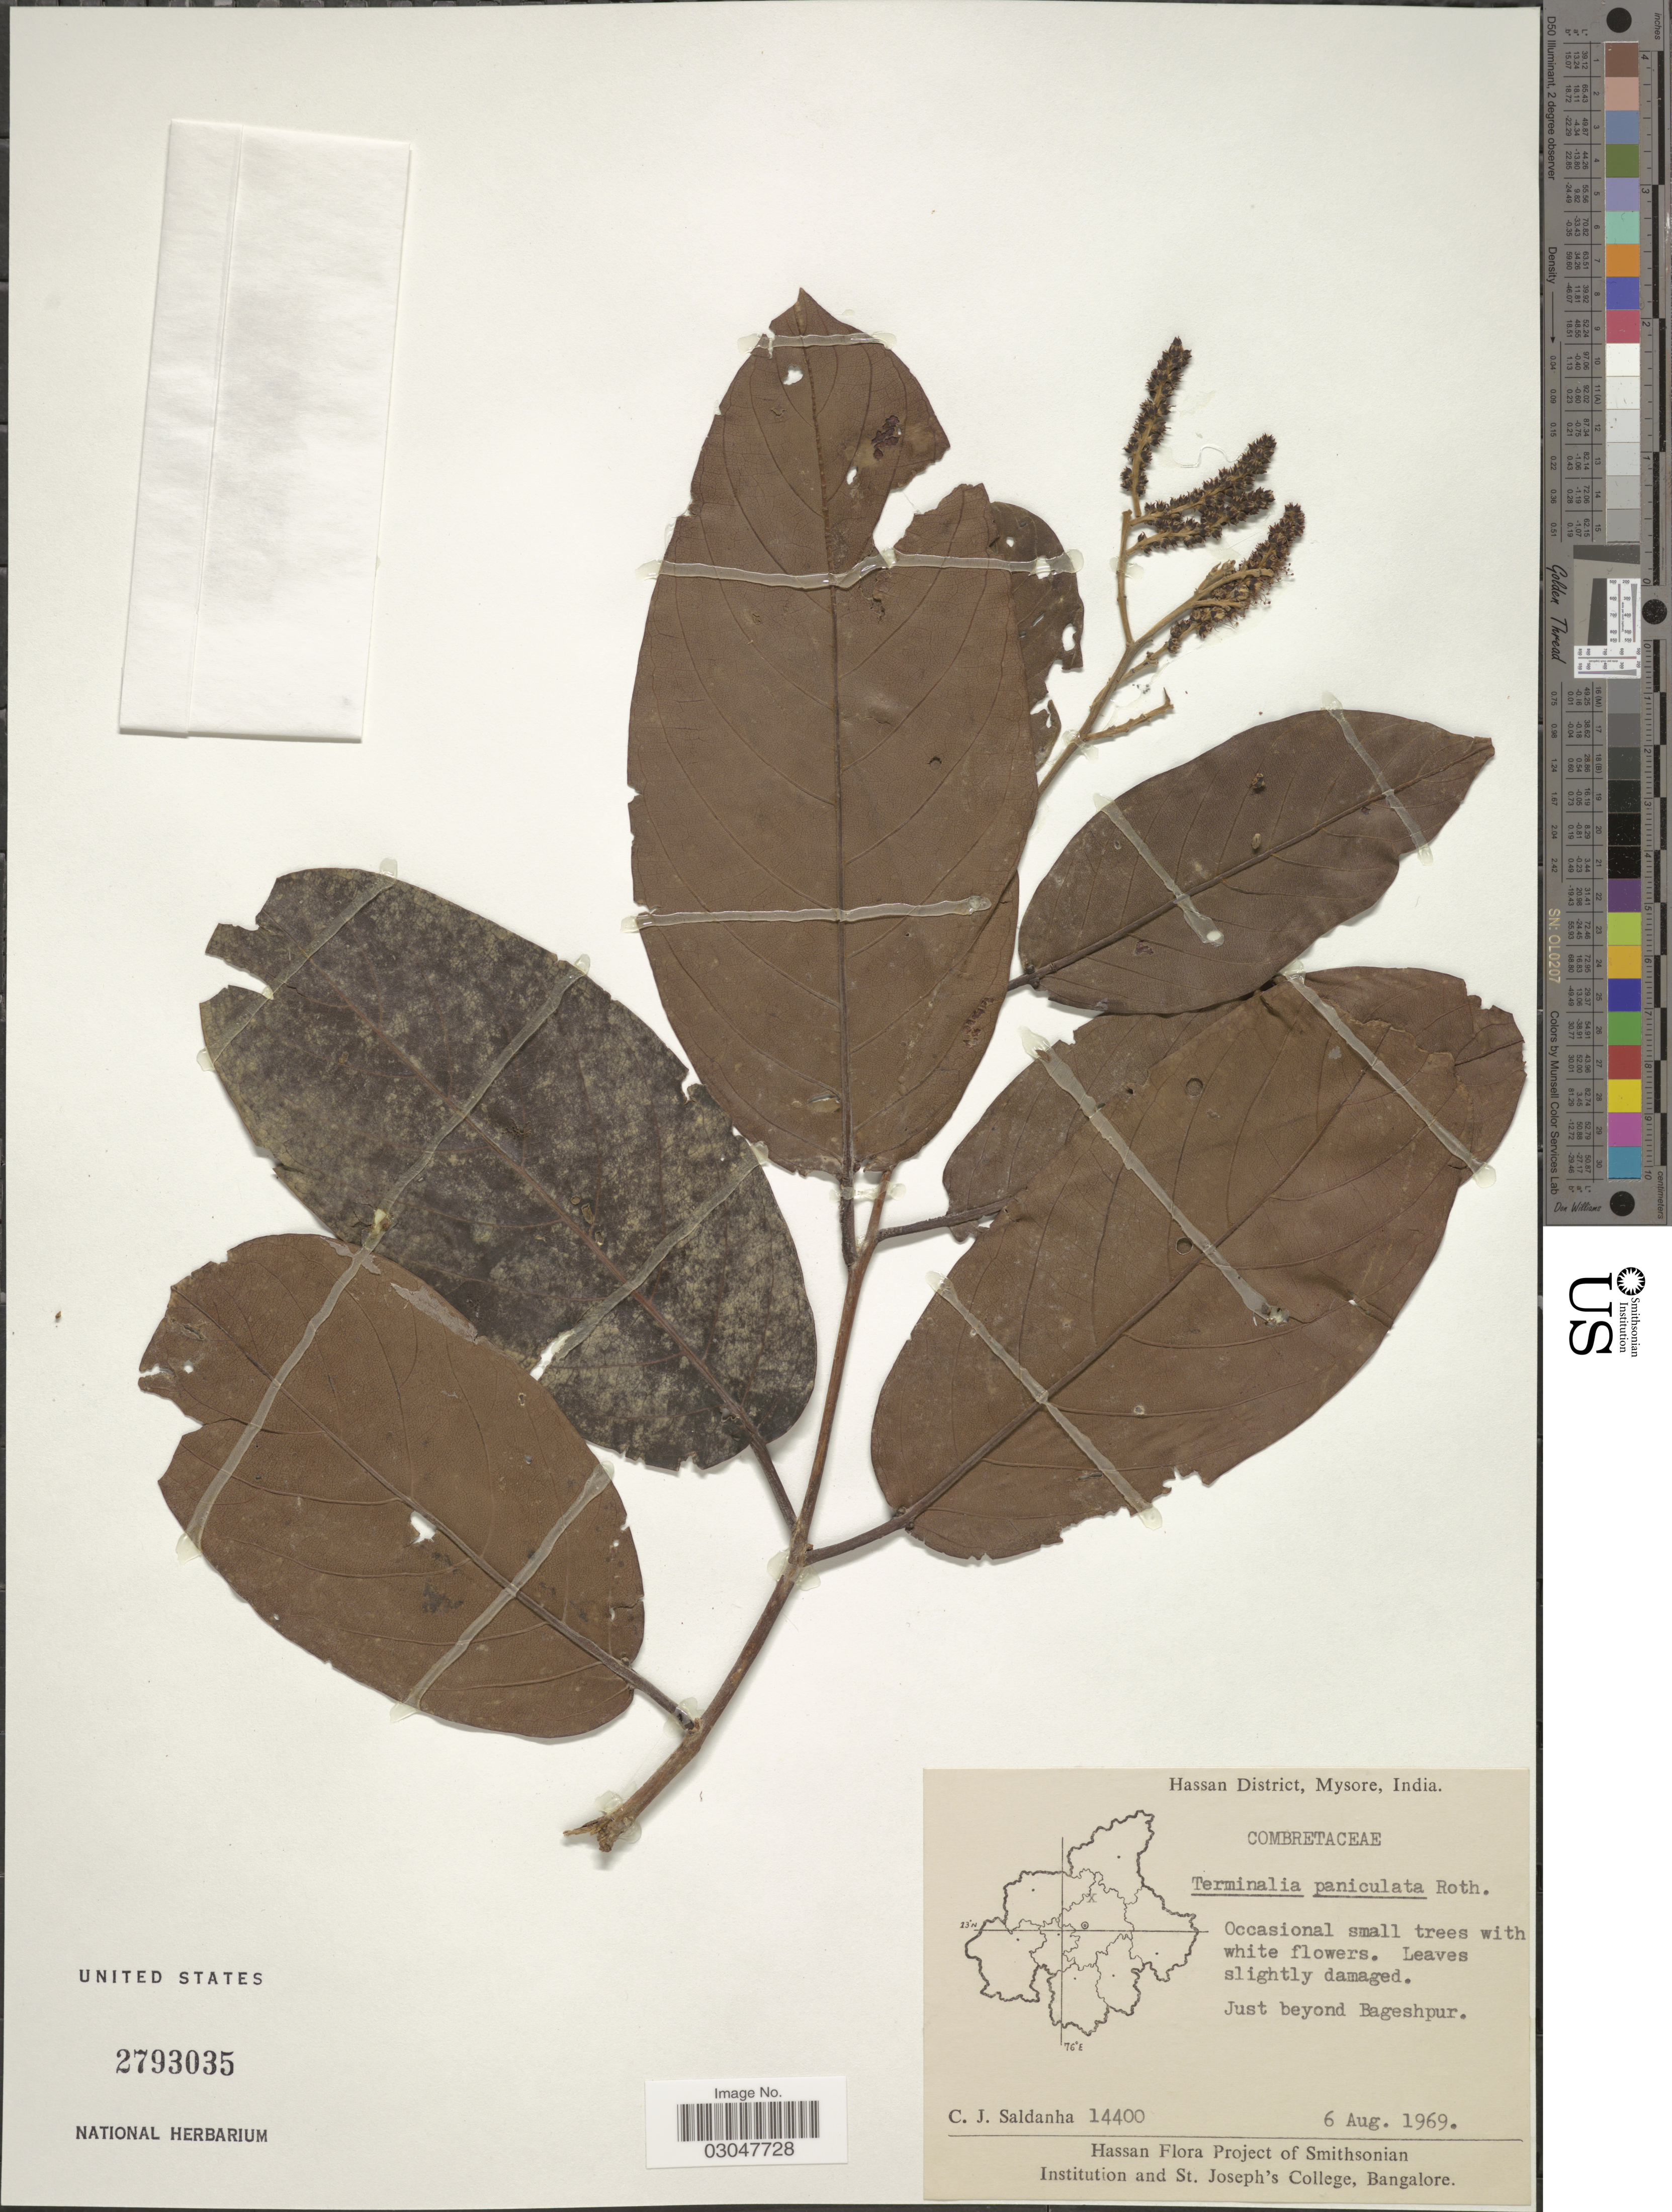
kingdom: Plantae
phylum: Tracheophyta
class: Magnoliopsida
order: Myrtales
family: Combretaceae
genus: Terminalia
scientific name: Terminalia paniculata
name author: Roth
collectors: C. J. Saldanha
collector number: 14400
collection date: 1969-08-06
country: India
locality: Hassan District, Mysore. Just beyond Bageshpur.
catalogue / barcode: US 2793035